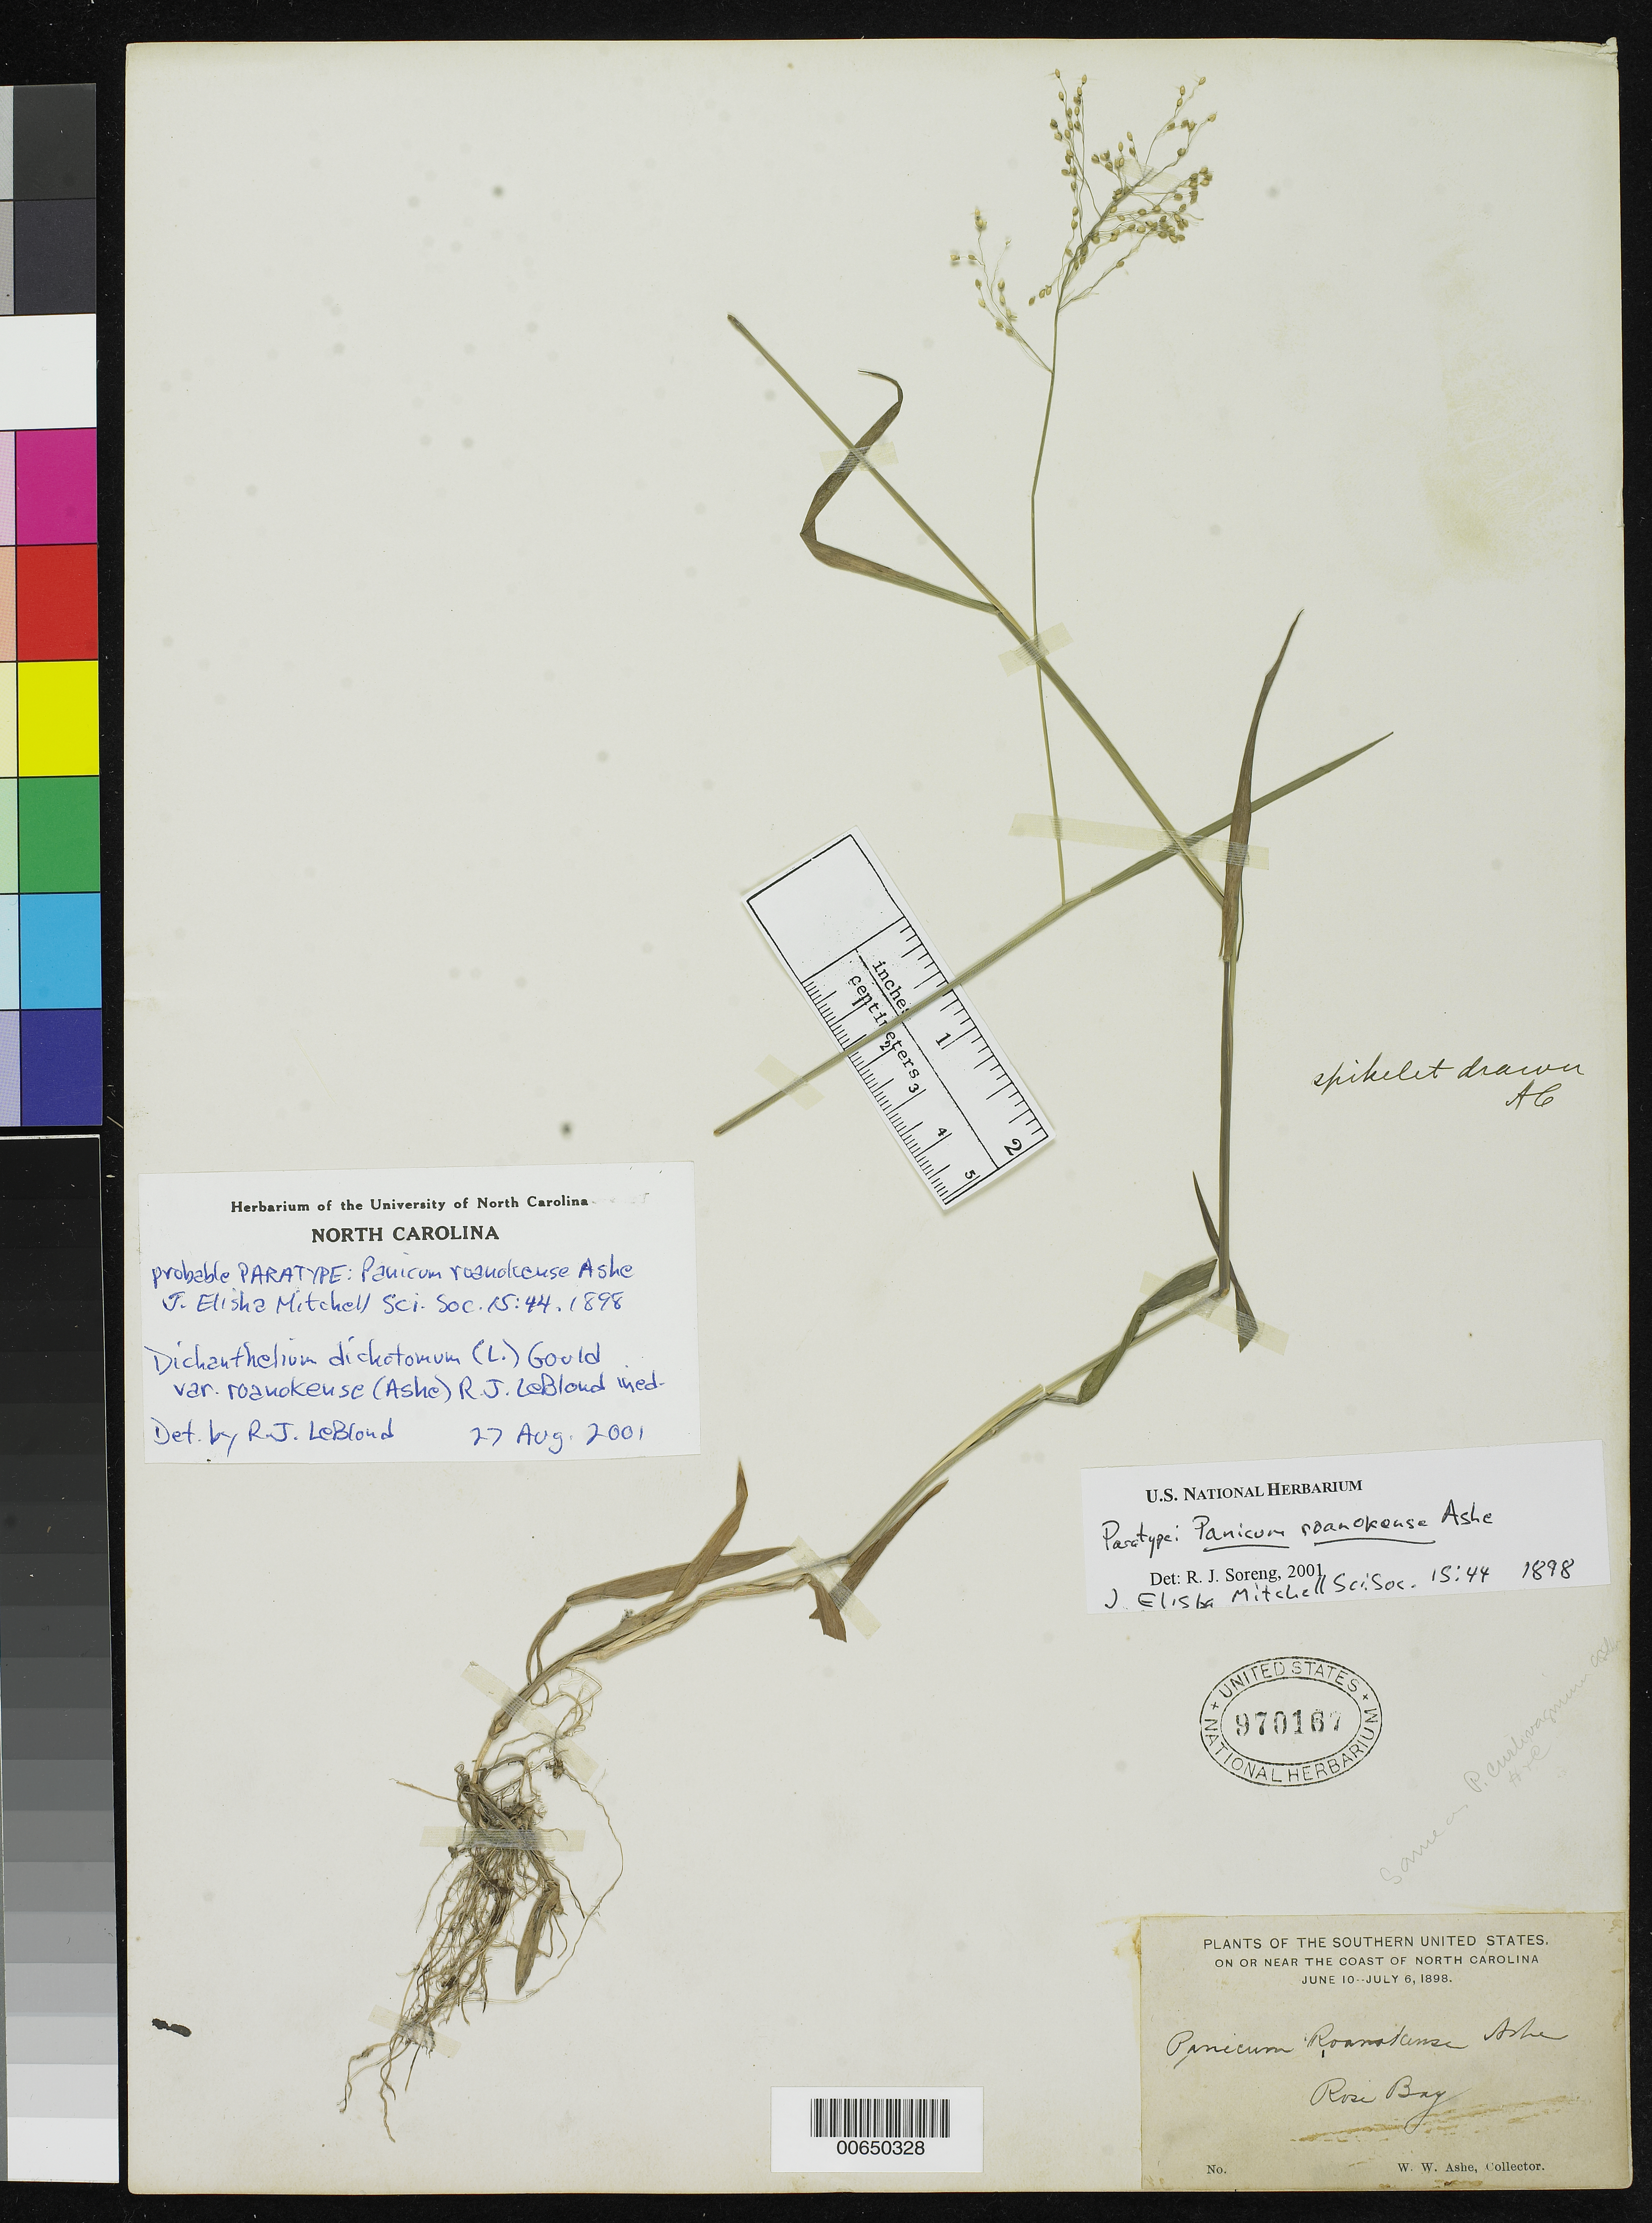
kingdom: Plantae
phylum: Tracheophyta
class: Liliopsida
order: Poales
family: Poaceae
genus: Panicum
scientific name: Panicum roanokense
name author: Ashe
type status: Paratype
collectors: W. W. Ashe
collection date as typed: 10 Jun 1898 to 06 Jul 1898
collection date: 1898-06-10/1898-07-06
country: United States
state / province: North Carolina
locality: Rose Bay.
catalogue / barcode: US 970167